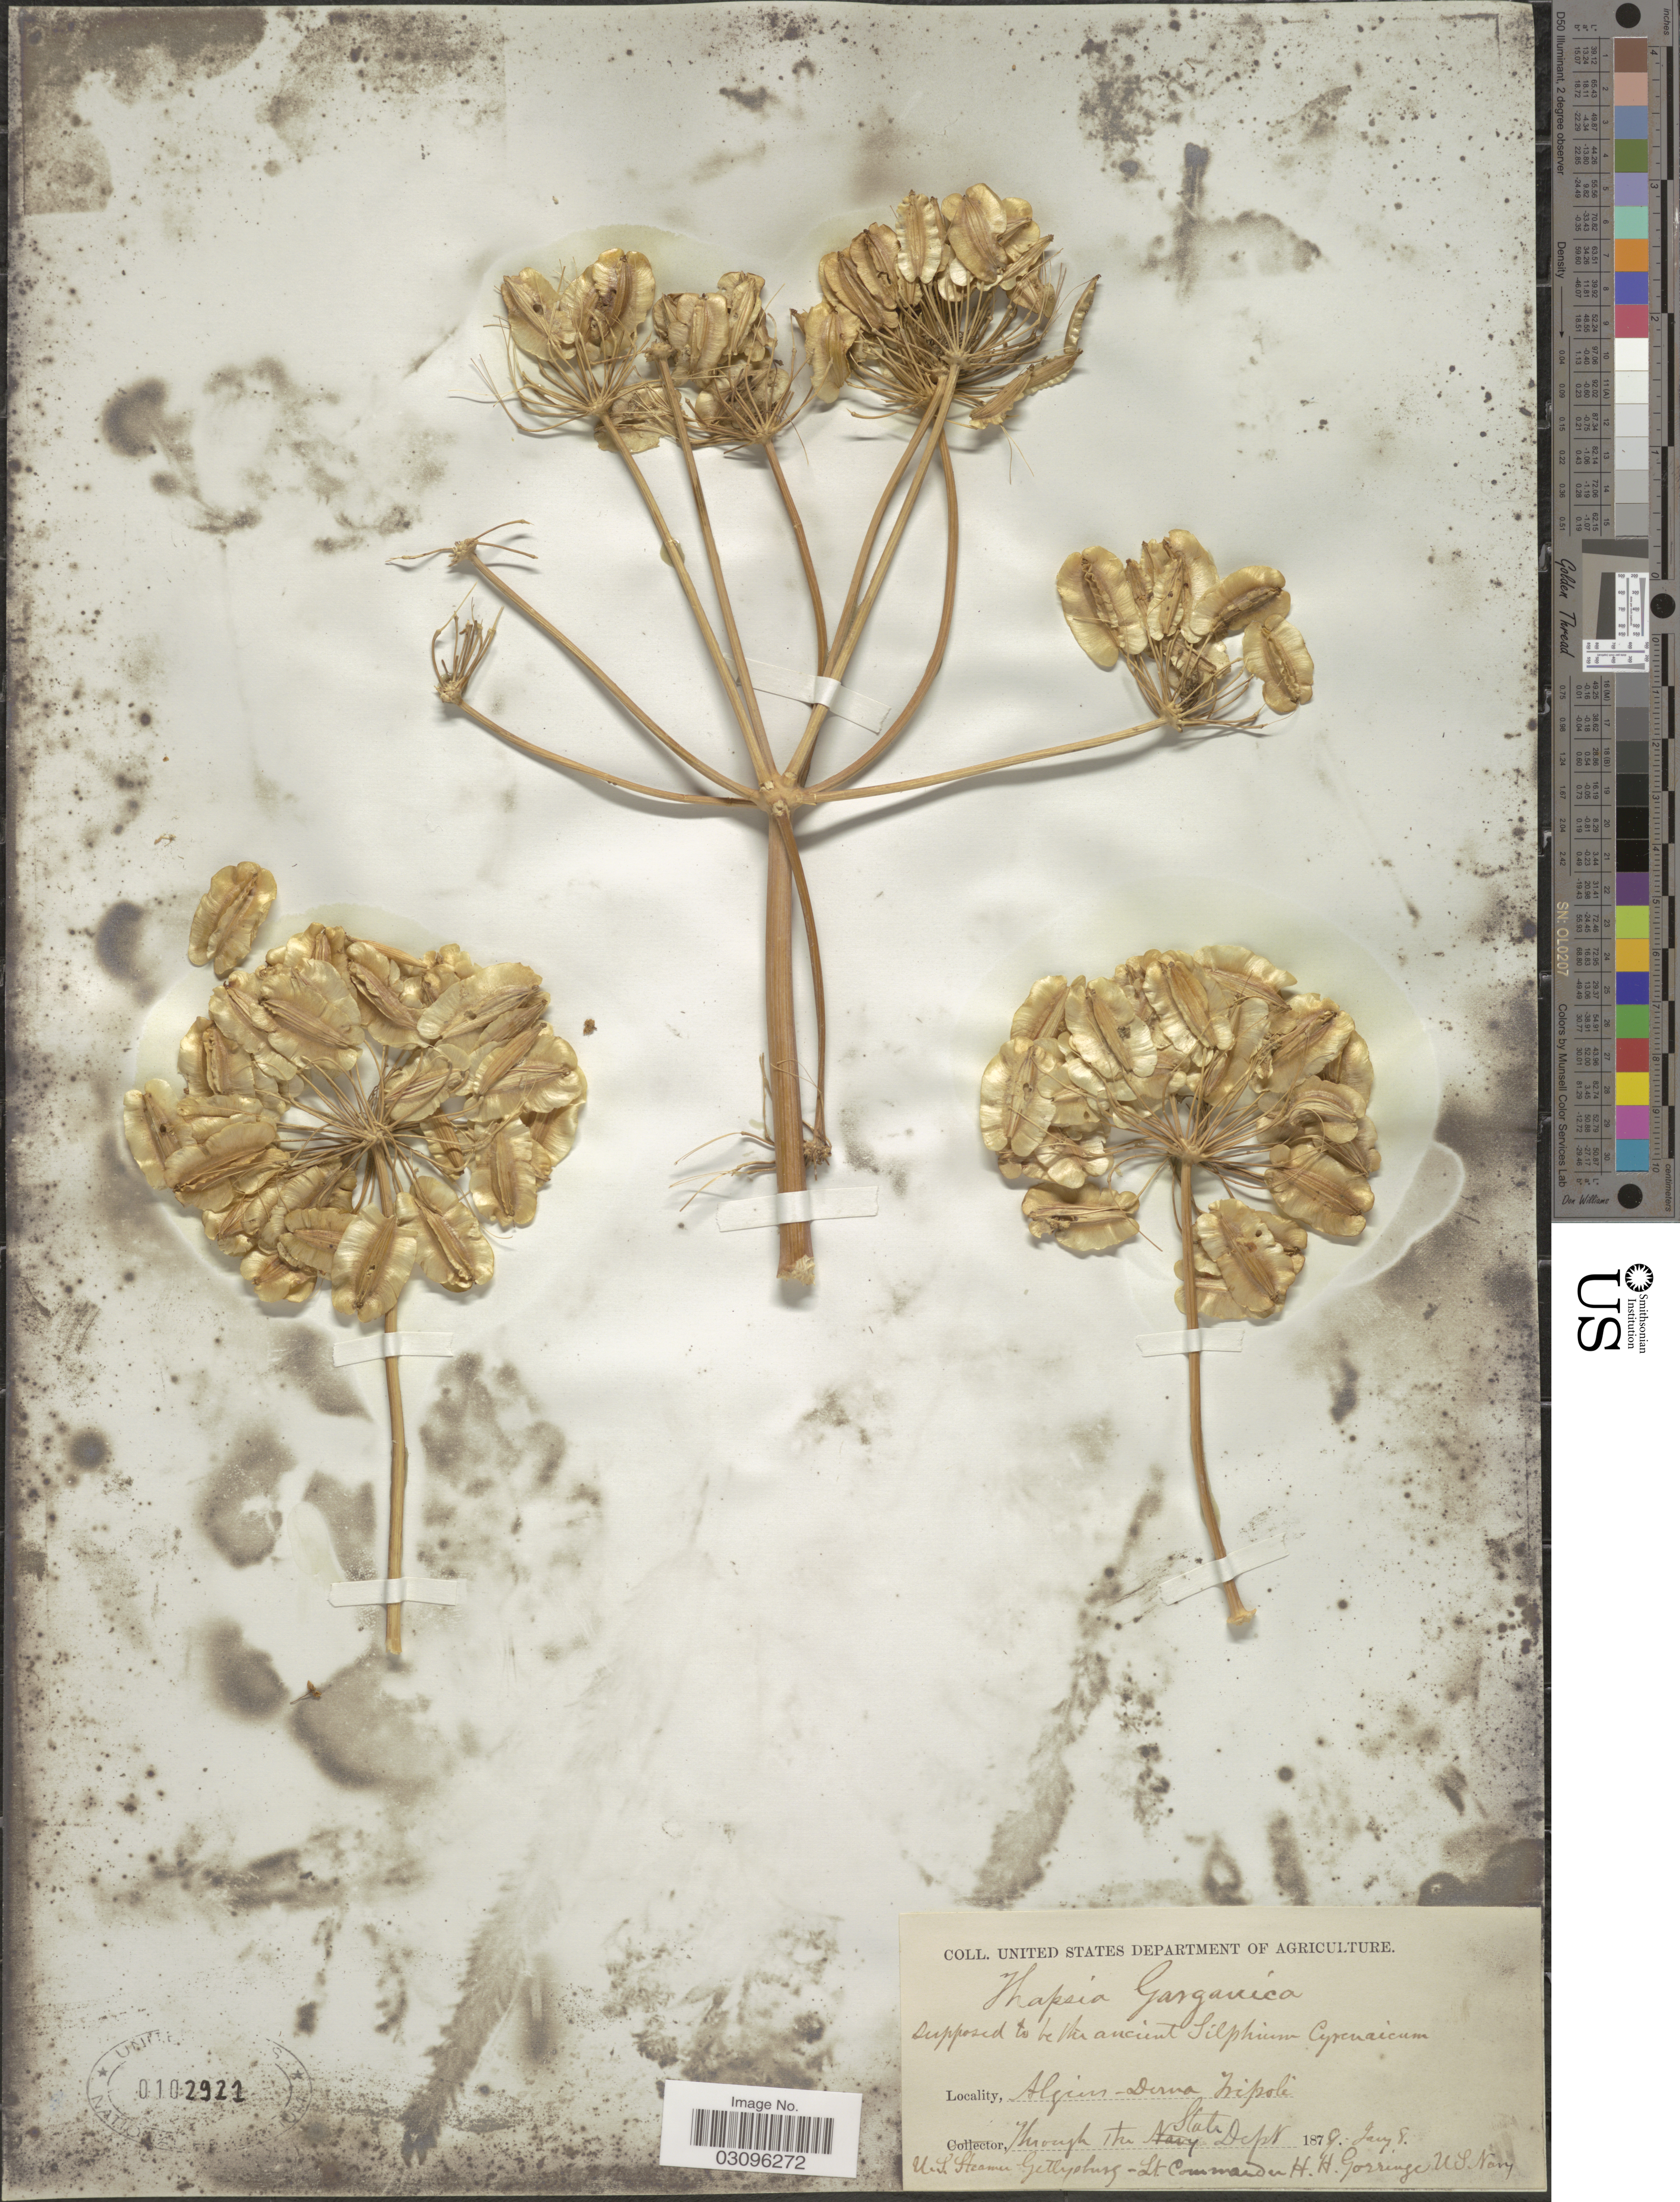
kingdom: Plantae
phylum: Tracheophyta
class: Magnoliopsida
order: Apiales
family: Apiaceae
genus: Thapsia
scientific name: Thapsia garganica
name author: L.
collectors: H. Gorringe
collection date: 1879-01-08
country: Libya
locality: Algiers-Derna Tripoli.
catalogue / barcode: US 102921